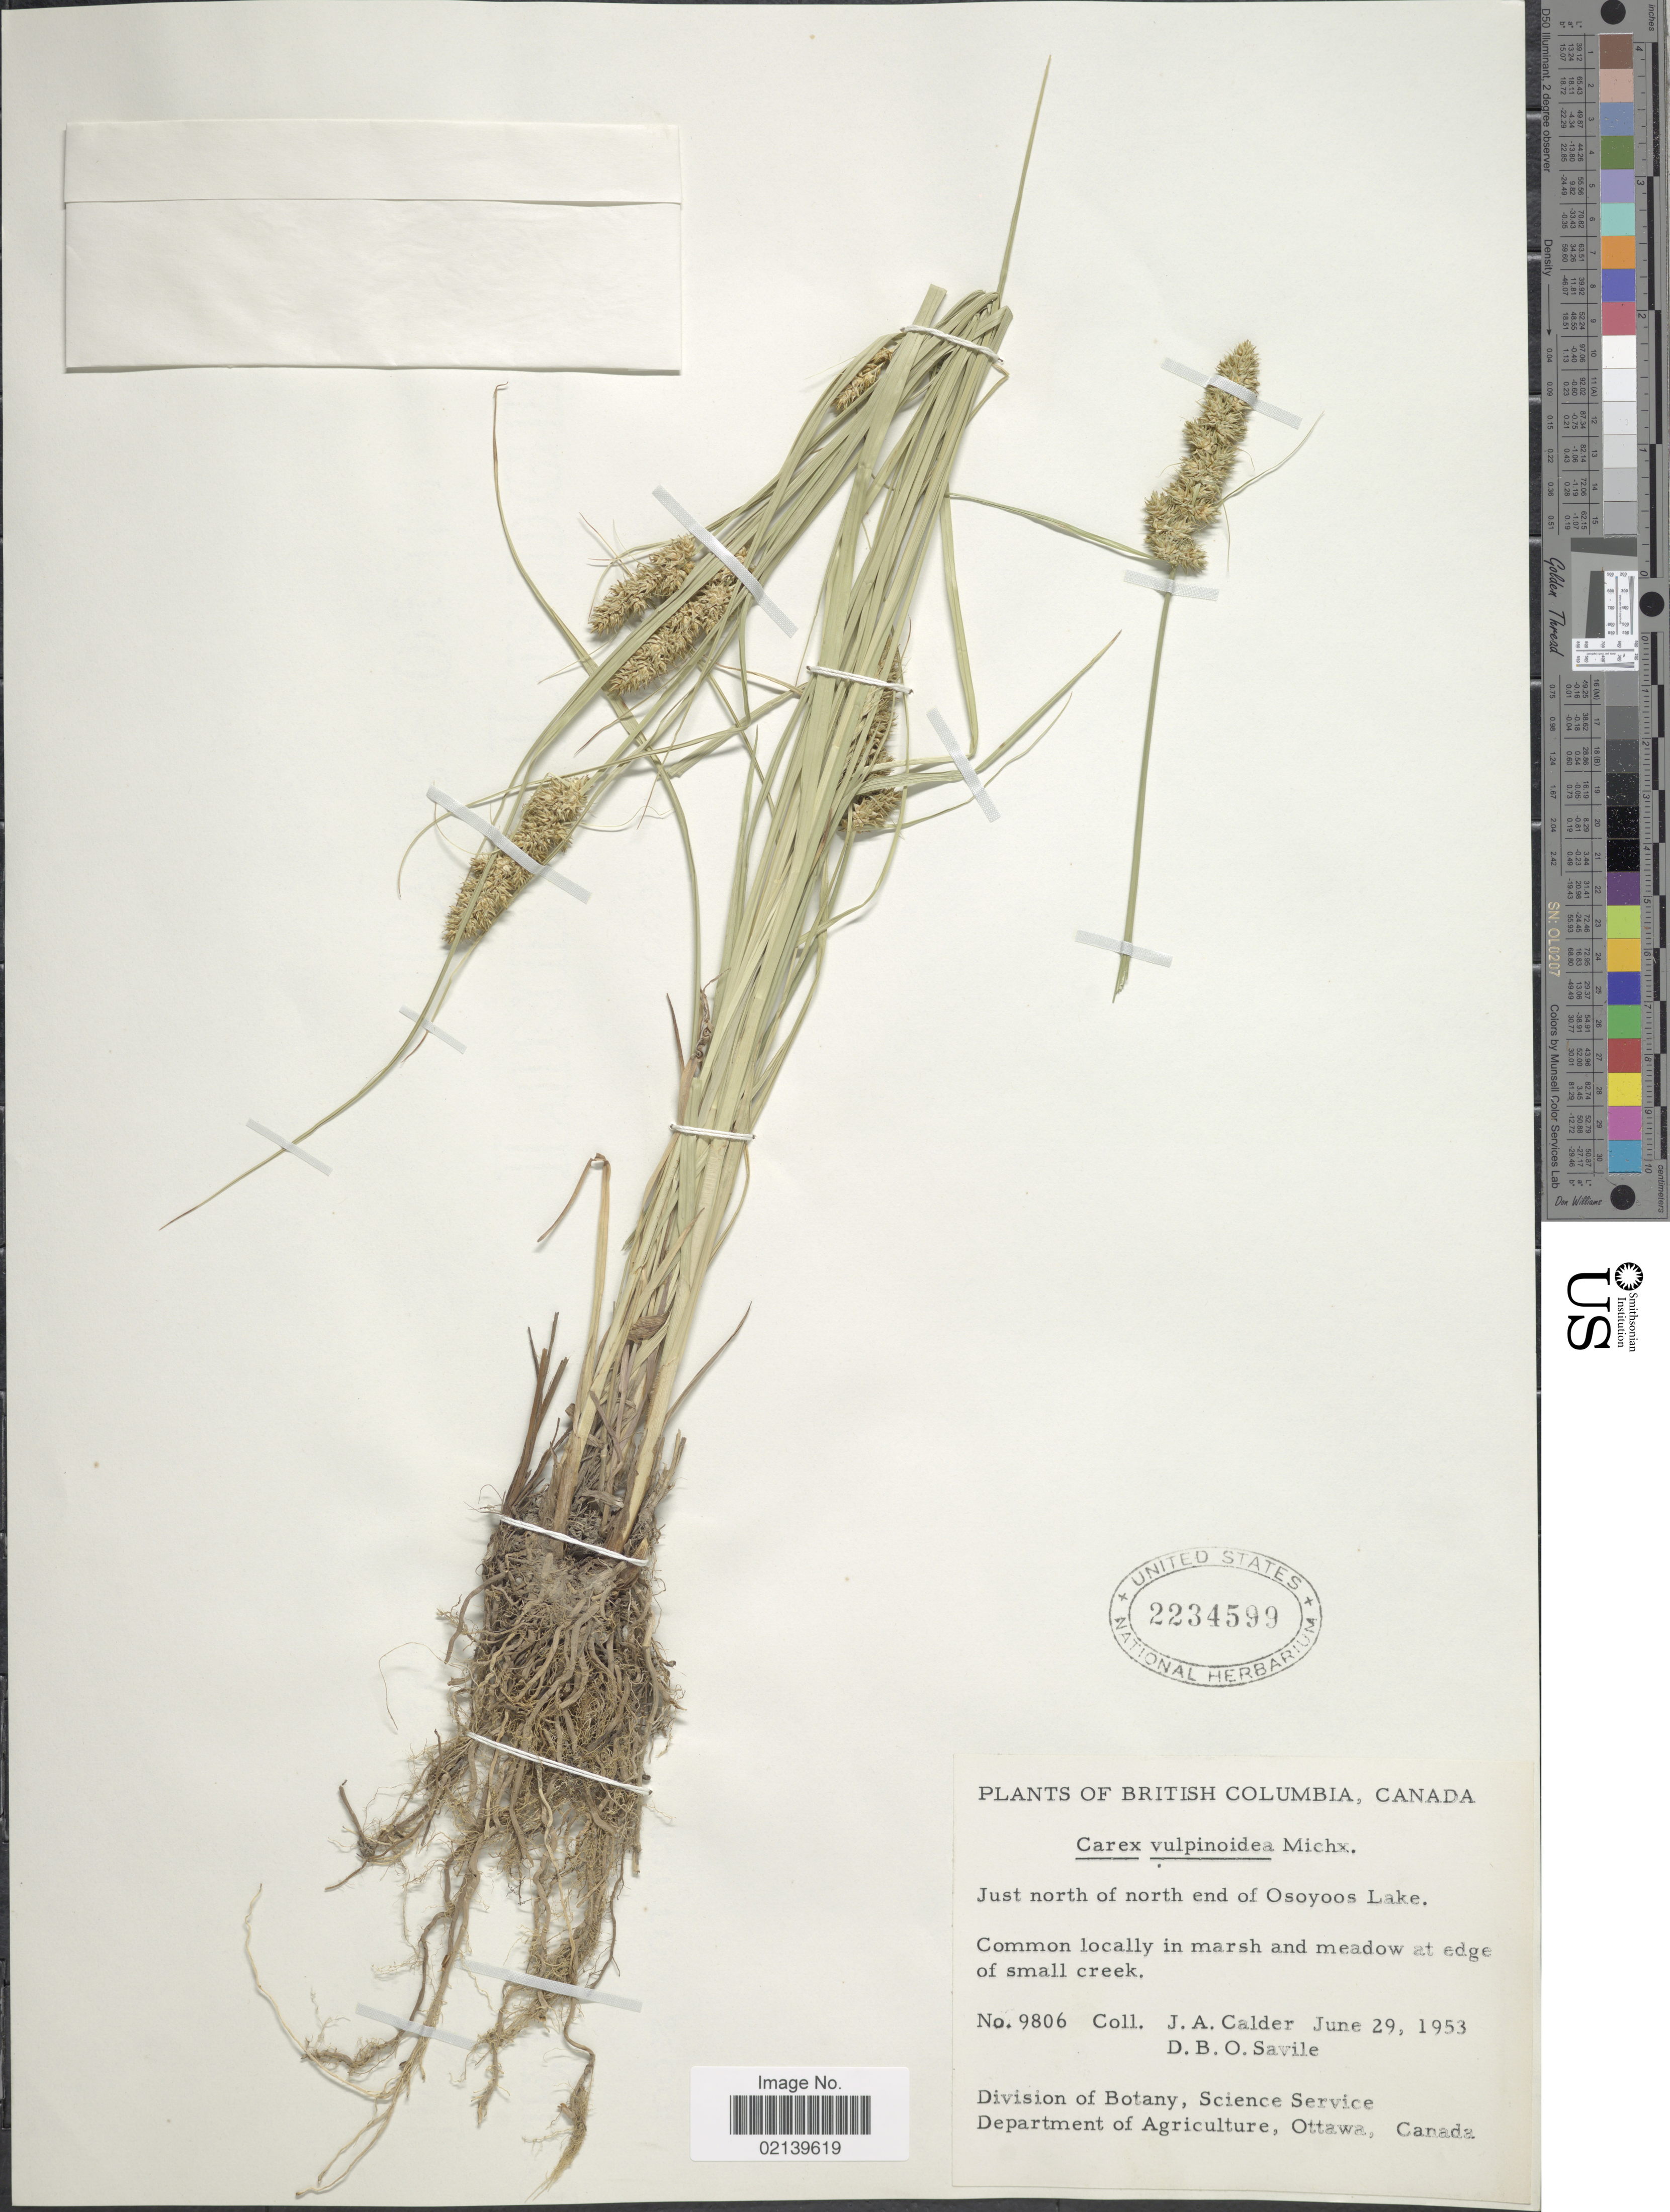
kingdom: Plantae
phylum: Tracheophyta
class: Liliopsida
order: Poales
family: Cyperaceae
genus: Carex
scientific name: Carex vulpinoidea Michx.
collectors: J. A. Calder & D. Savile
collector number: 9806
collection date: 1953-06-29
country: Canada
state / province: British Columbia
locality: Just north of end of Osoyoos Lake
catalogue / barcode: US 2234599